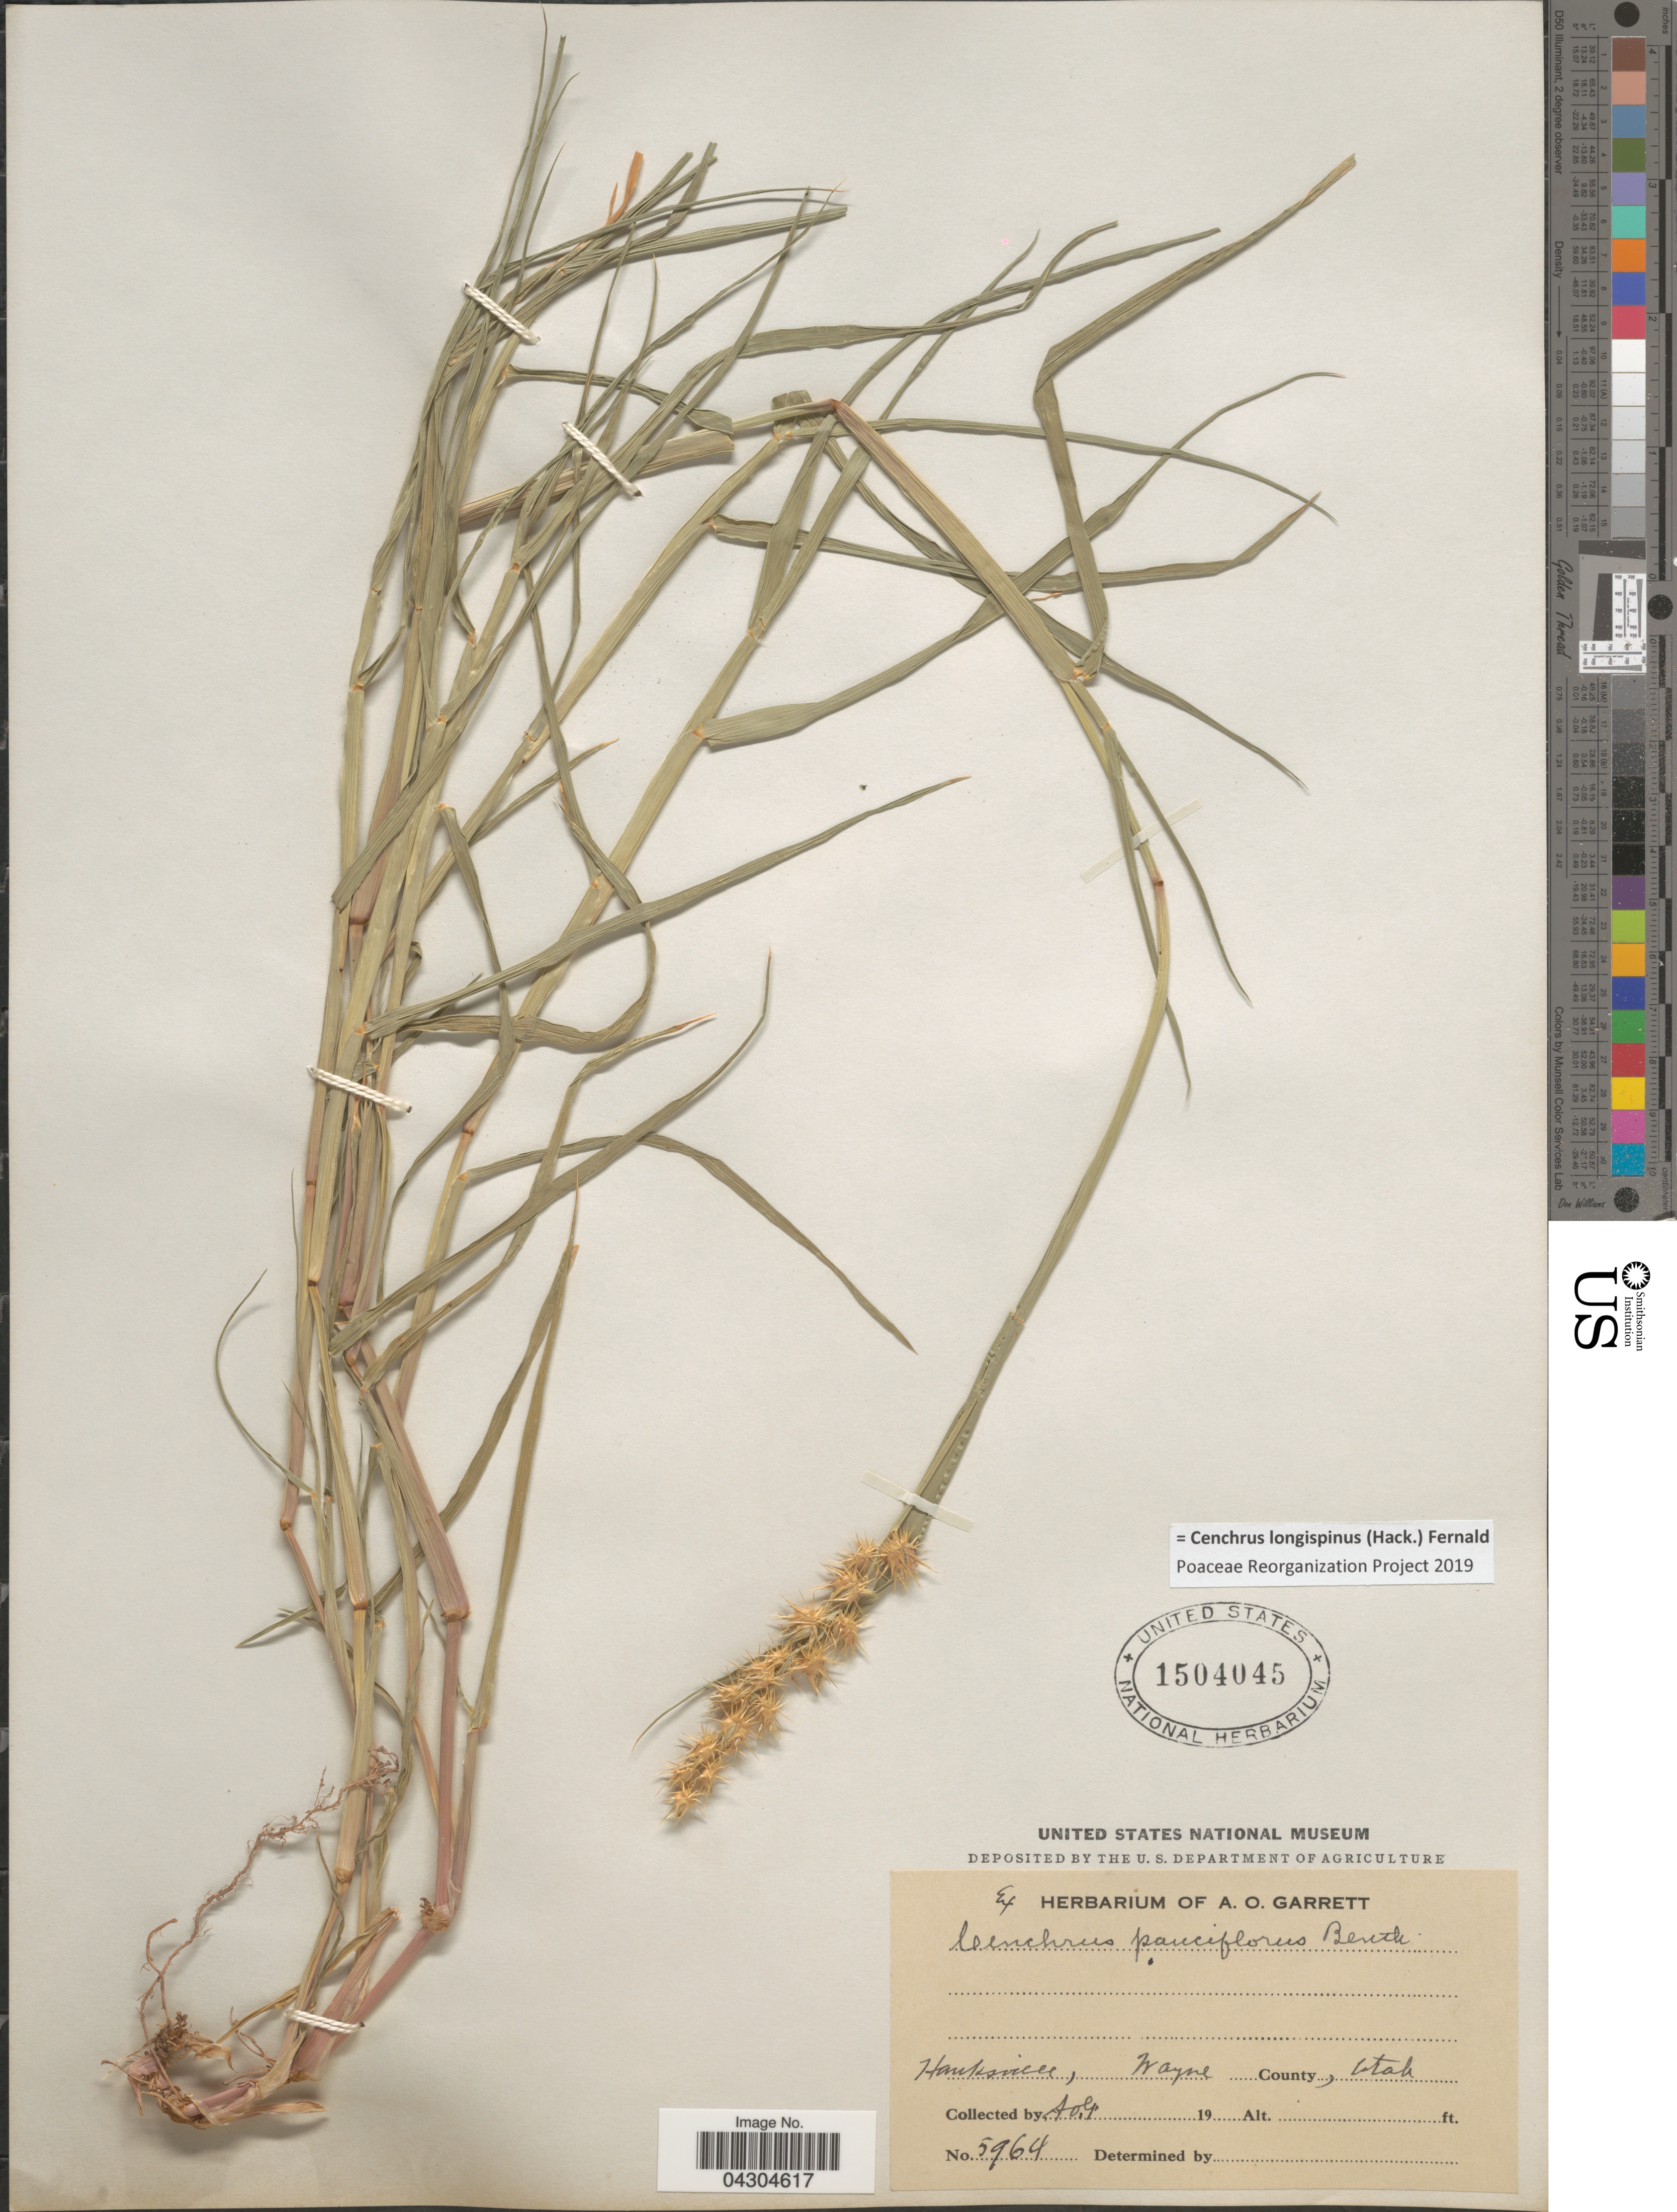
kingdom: Plantae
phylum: Tracheophyta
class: Liliopsida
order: Poales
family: Poaceae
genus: Cenchrus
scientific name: Cenchrus longispinus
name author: (Hack.) Fernald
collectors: A. O. Garrett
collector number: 5964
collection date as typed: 19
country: United States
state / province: Utah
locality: Hanksville, Wayne County.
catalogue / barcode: US 1504045